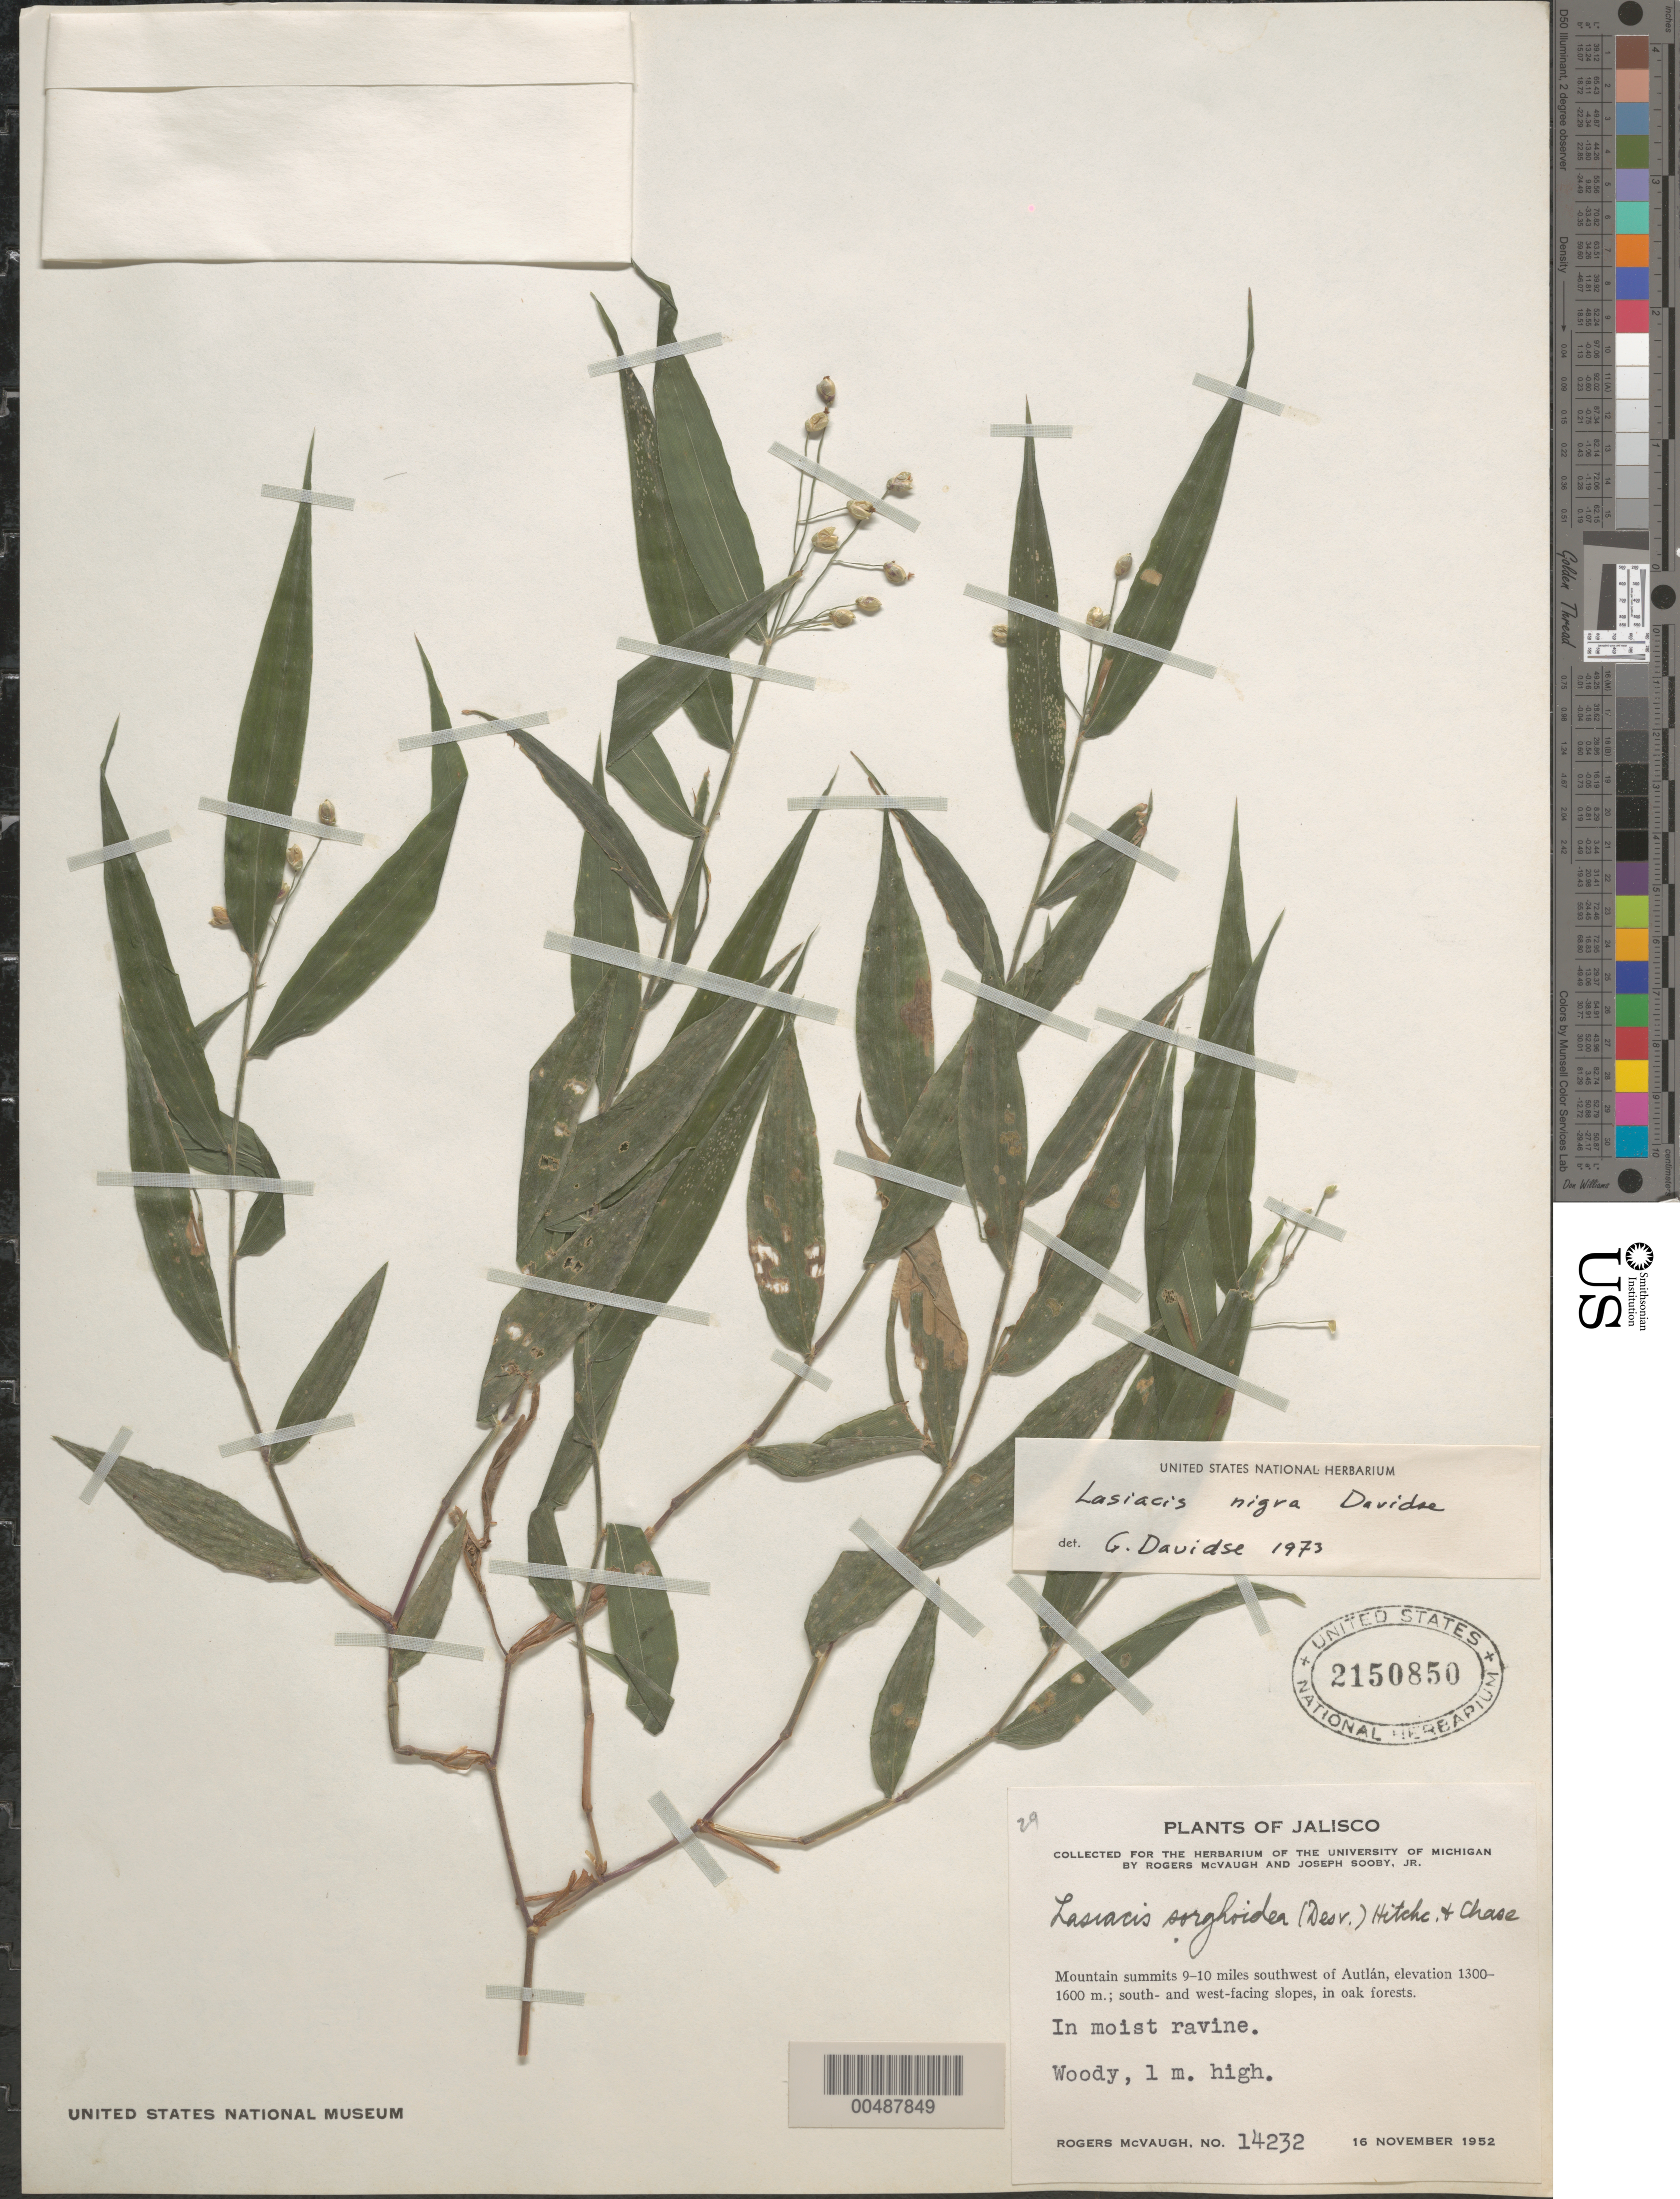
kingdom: Plantae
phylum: Tracheophyta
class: Liliopsida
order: Poales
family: Poaceae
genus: Lasiacis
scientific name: Lasiacis maxonii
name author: Swallen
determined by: Davidse, Gerrit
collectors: R. McVaugh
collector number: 14232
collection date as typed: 16 Nov 1952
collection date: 1952-11-16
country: Mexico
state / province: Jalisco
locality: Mtn summits 9-10 mi SW of Autlán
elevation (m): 1300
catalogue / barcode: US 2150850